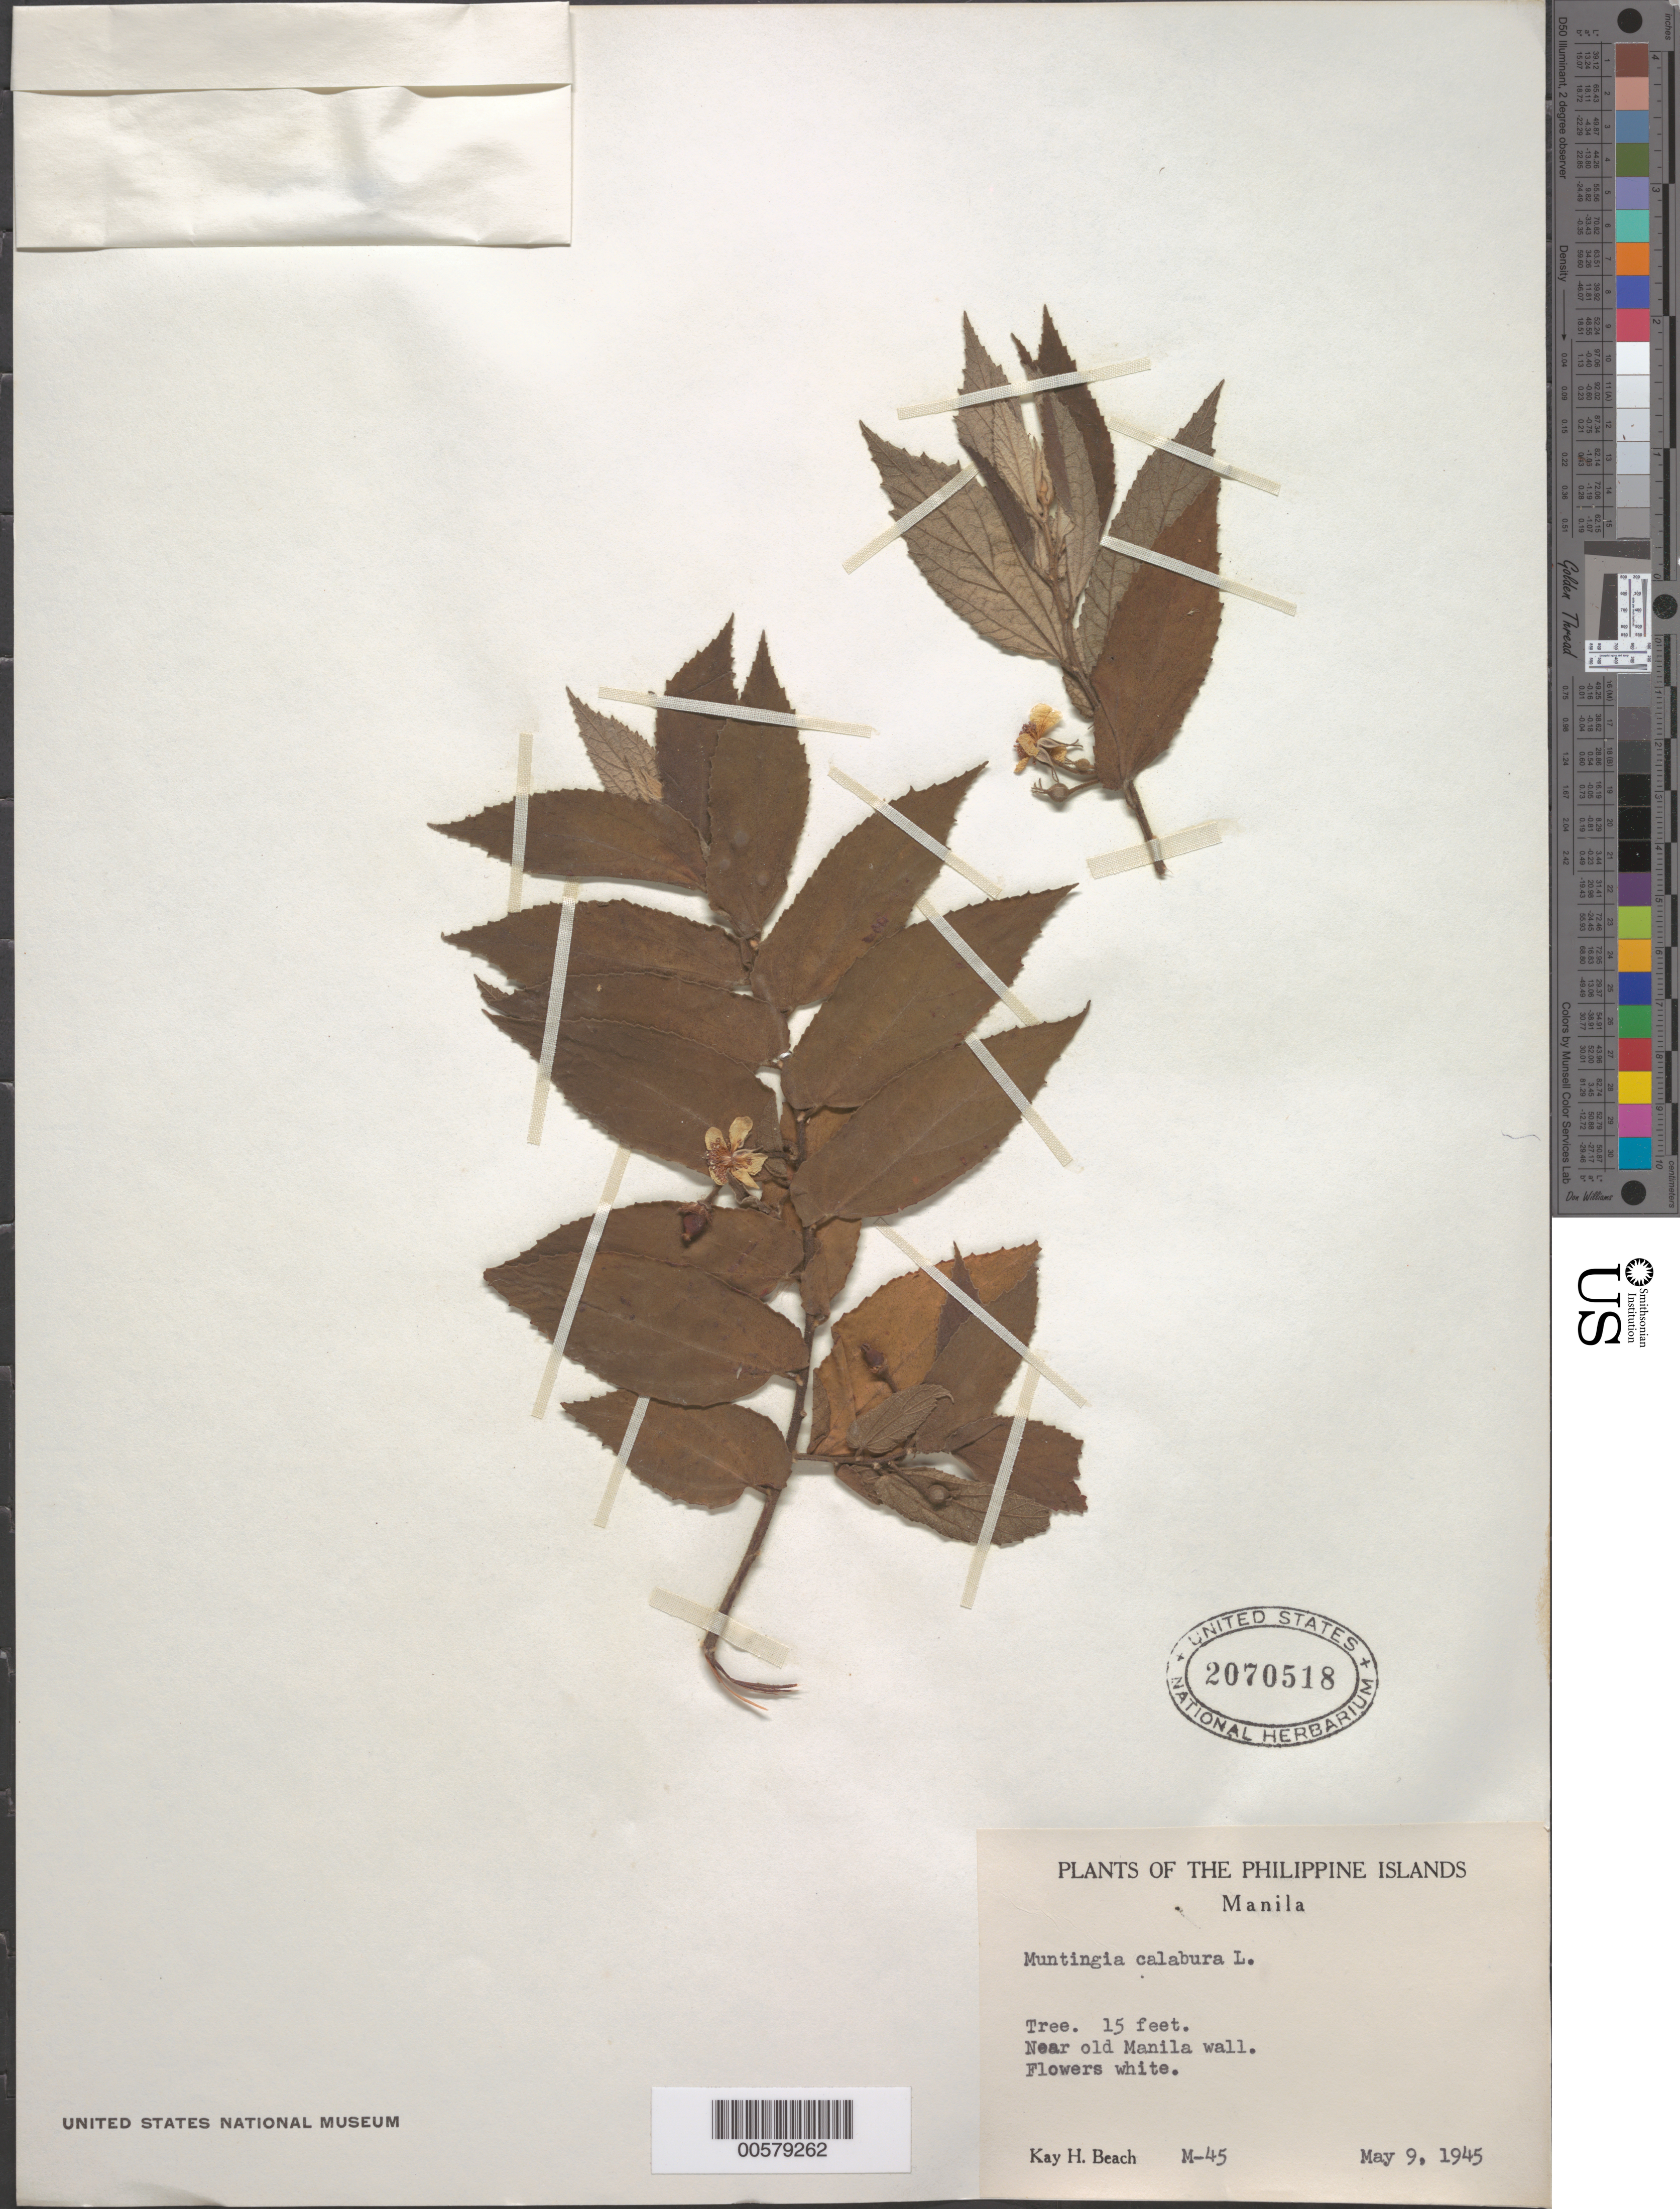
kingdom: Plantae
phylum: Tracheophyta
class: Magnoliopsida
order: Malvales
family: Muntingiaceae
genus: Muntingia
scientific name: Muntingia calabura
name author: L.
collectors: K. H. Beach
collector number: M-45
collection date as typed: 09 May 1945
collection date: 1945-05-09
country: Philippines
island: Luzon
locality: Manila, near old Manila wall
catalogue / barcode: US 2070518